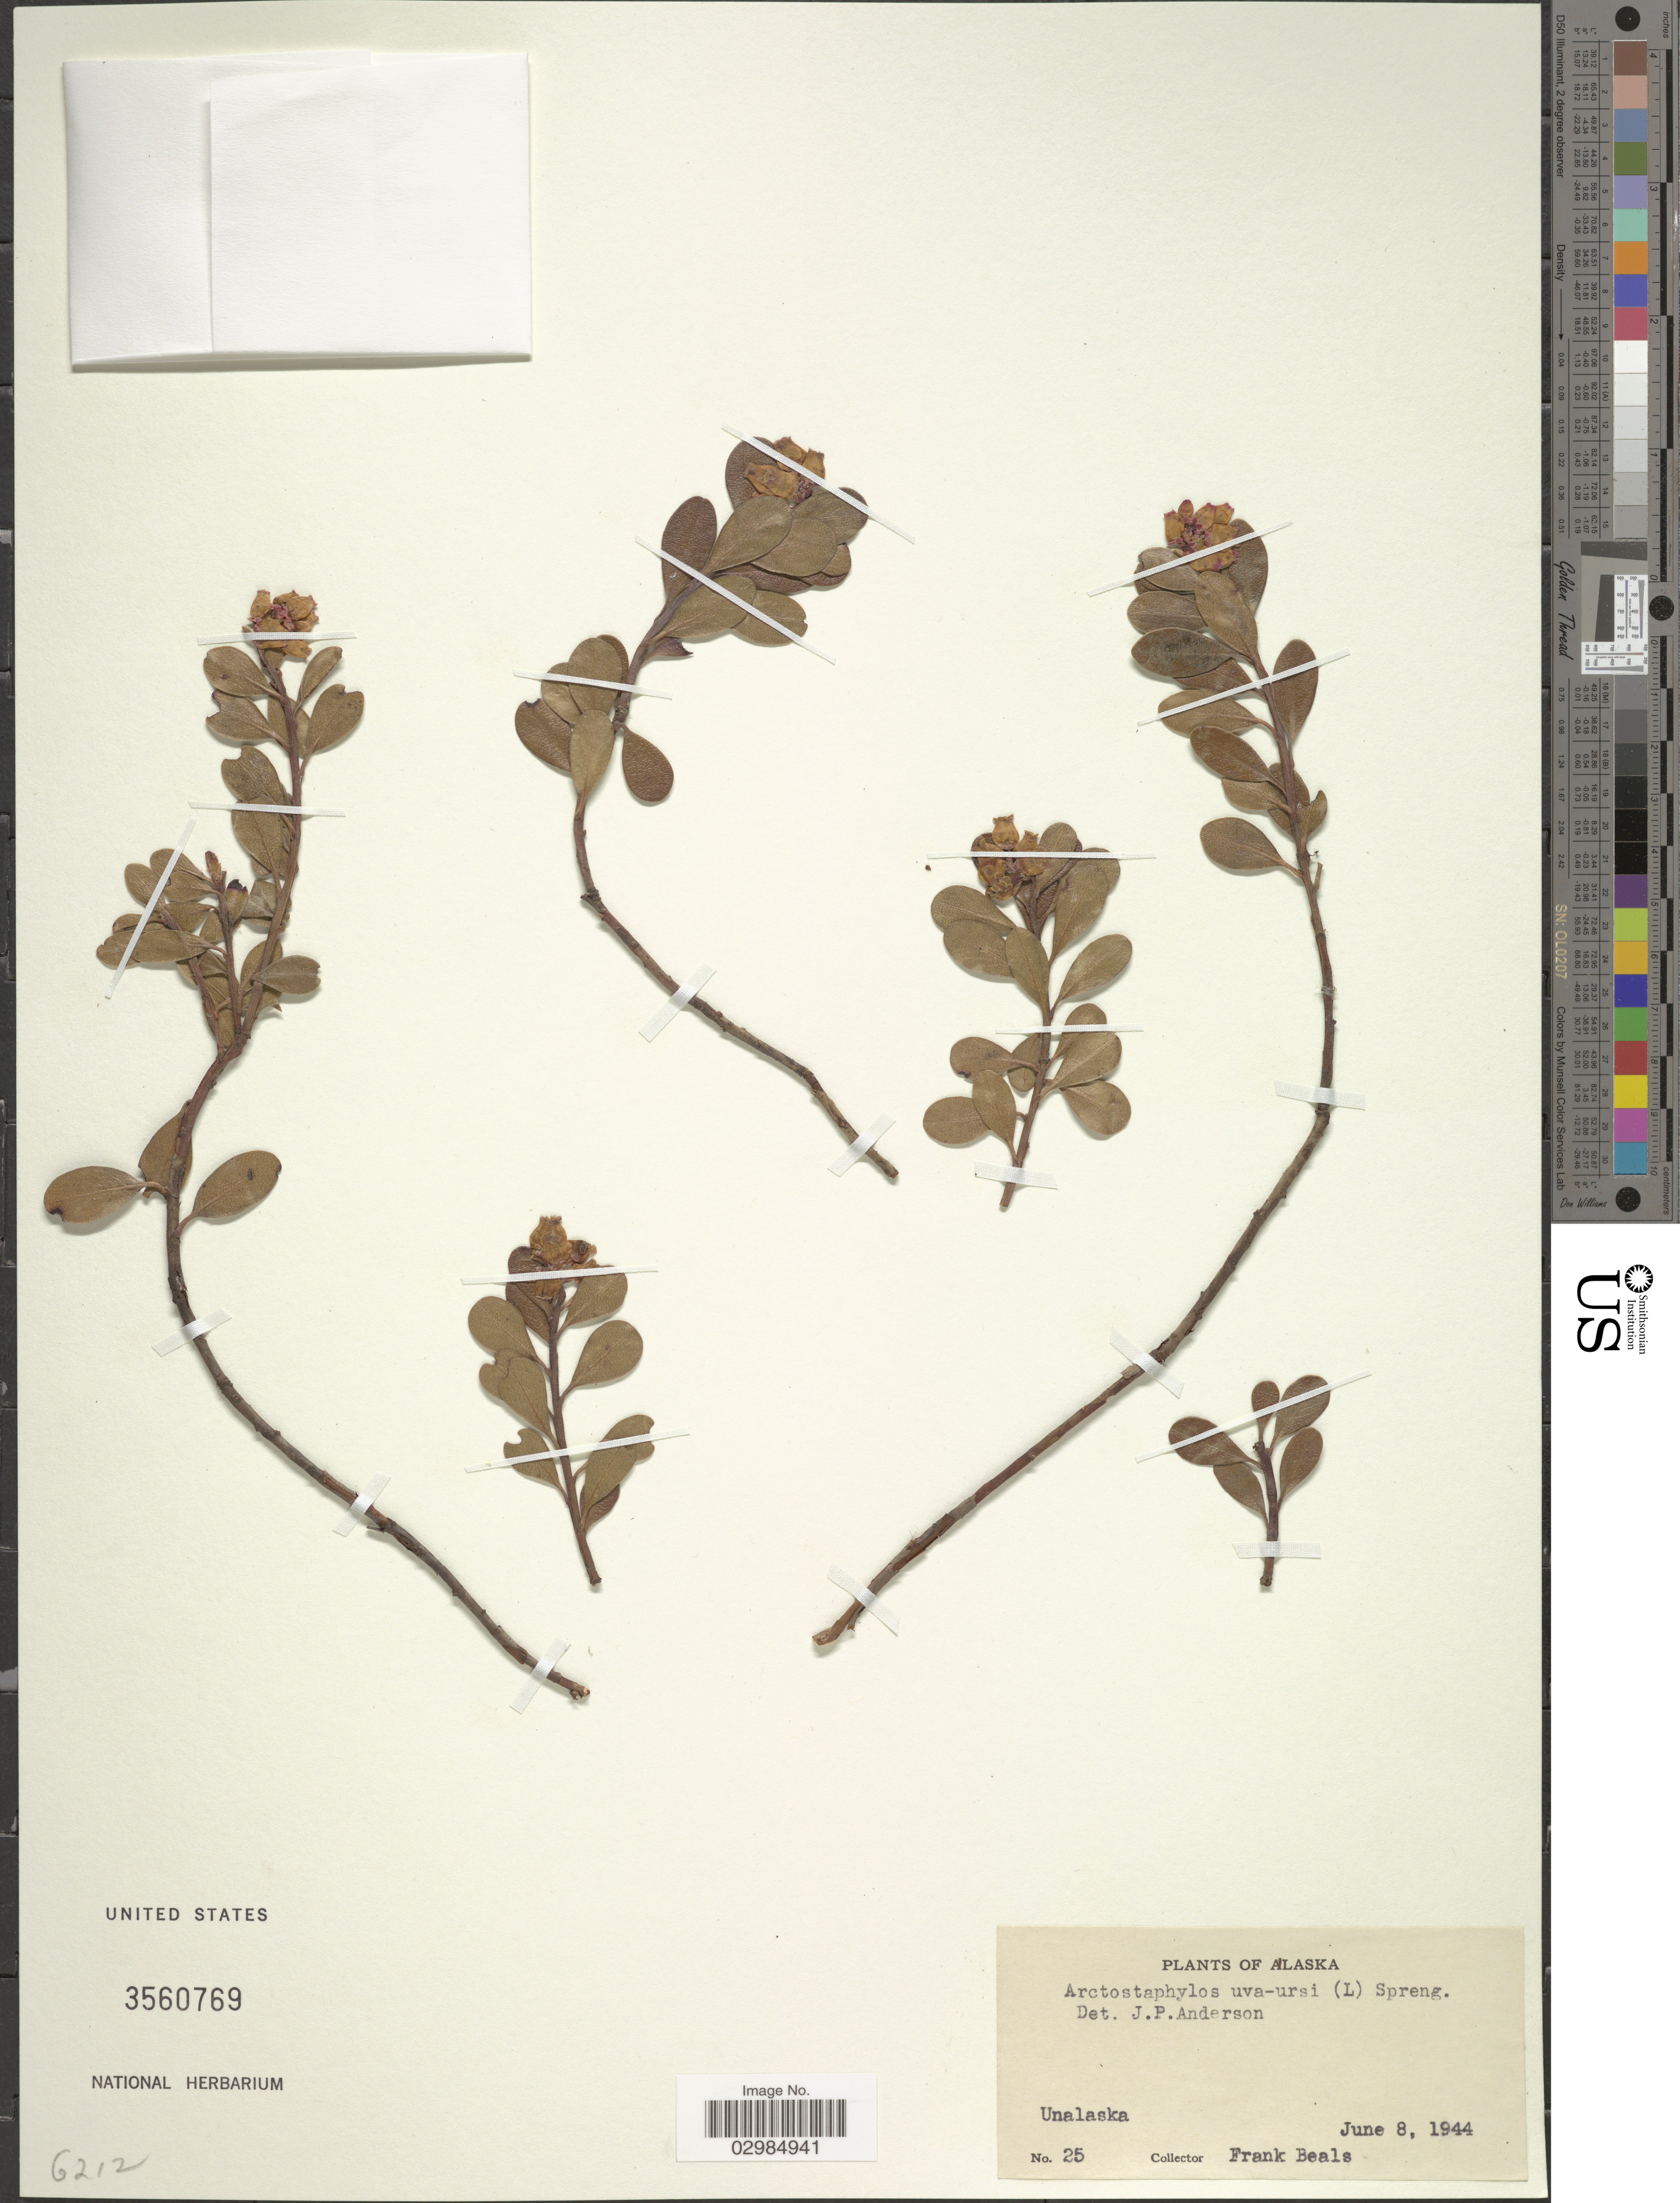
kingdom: Plantae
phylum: Tracheophyta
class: Magnoliopsida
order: Ericales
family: Ericaceae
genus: Arctostaphylos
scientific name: Arctostaphylos uva-ursi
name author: (L.) Spreng.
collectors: F. Beals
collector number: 25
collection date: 1944-06-08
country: United States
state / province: Alaska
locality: Unalaska.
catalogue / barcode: US 3560769